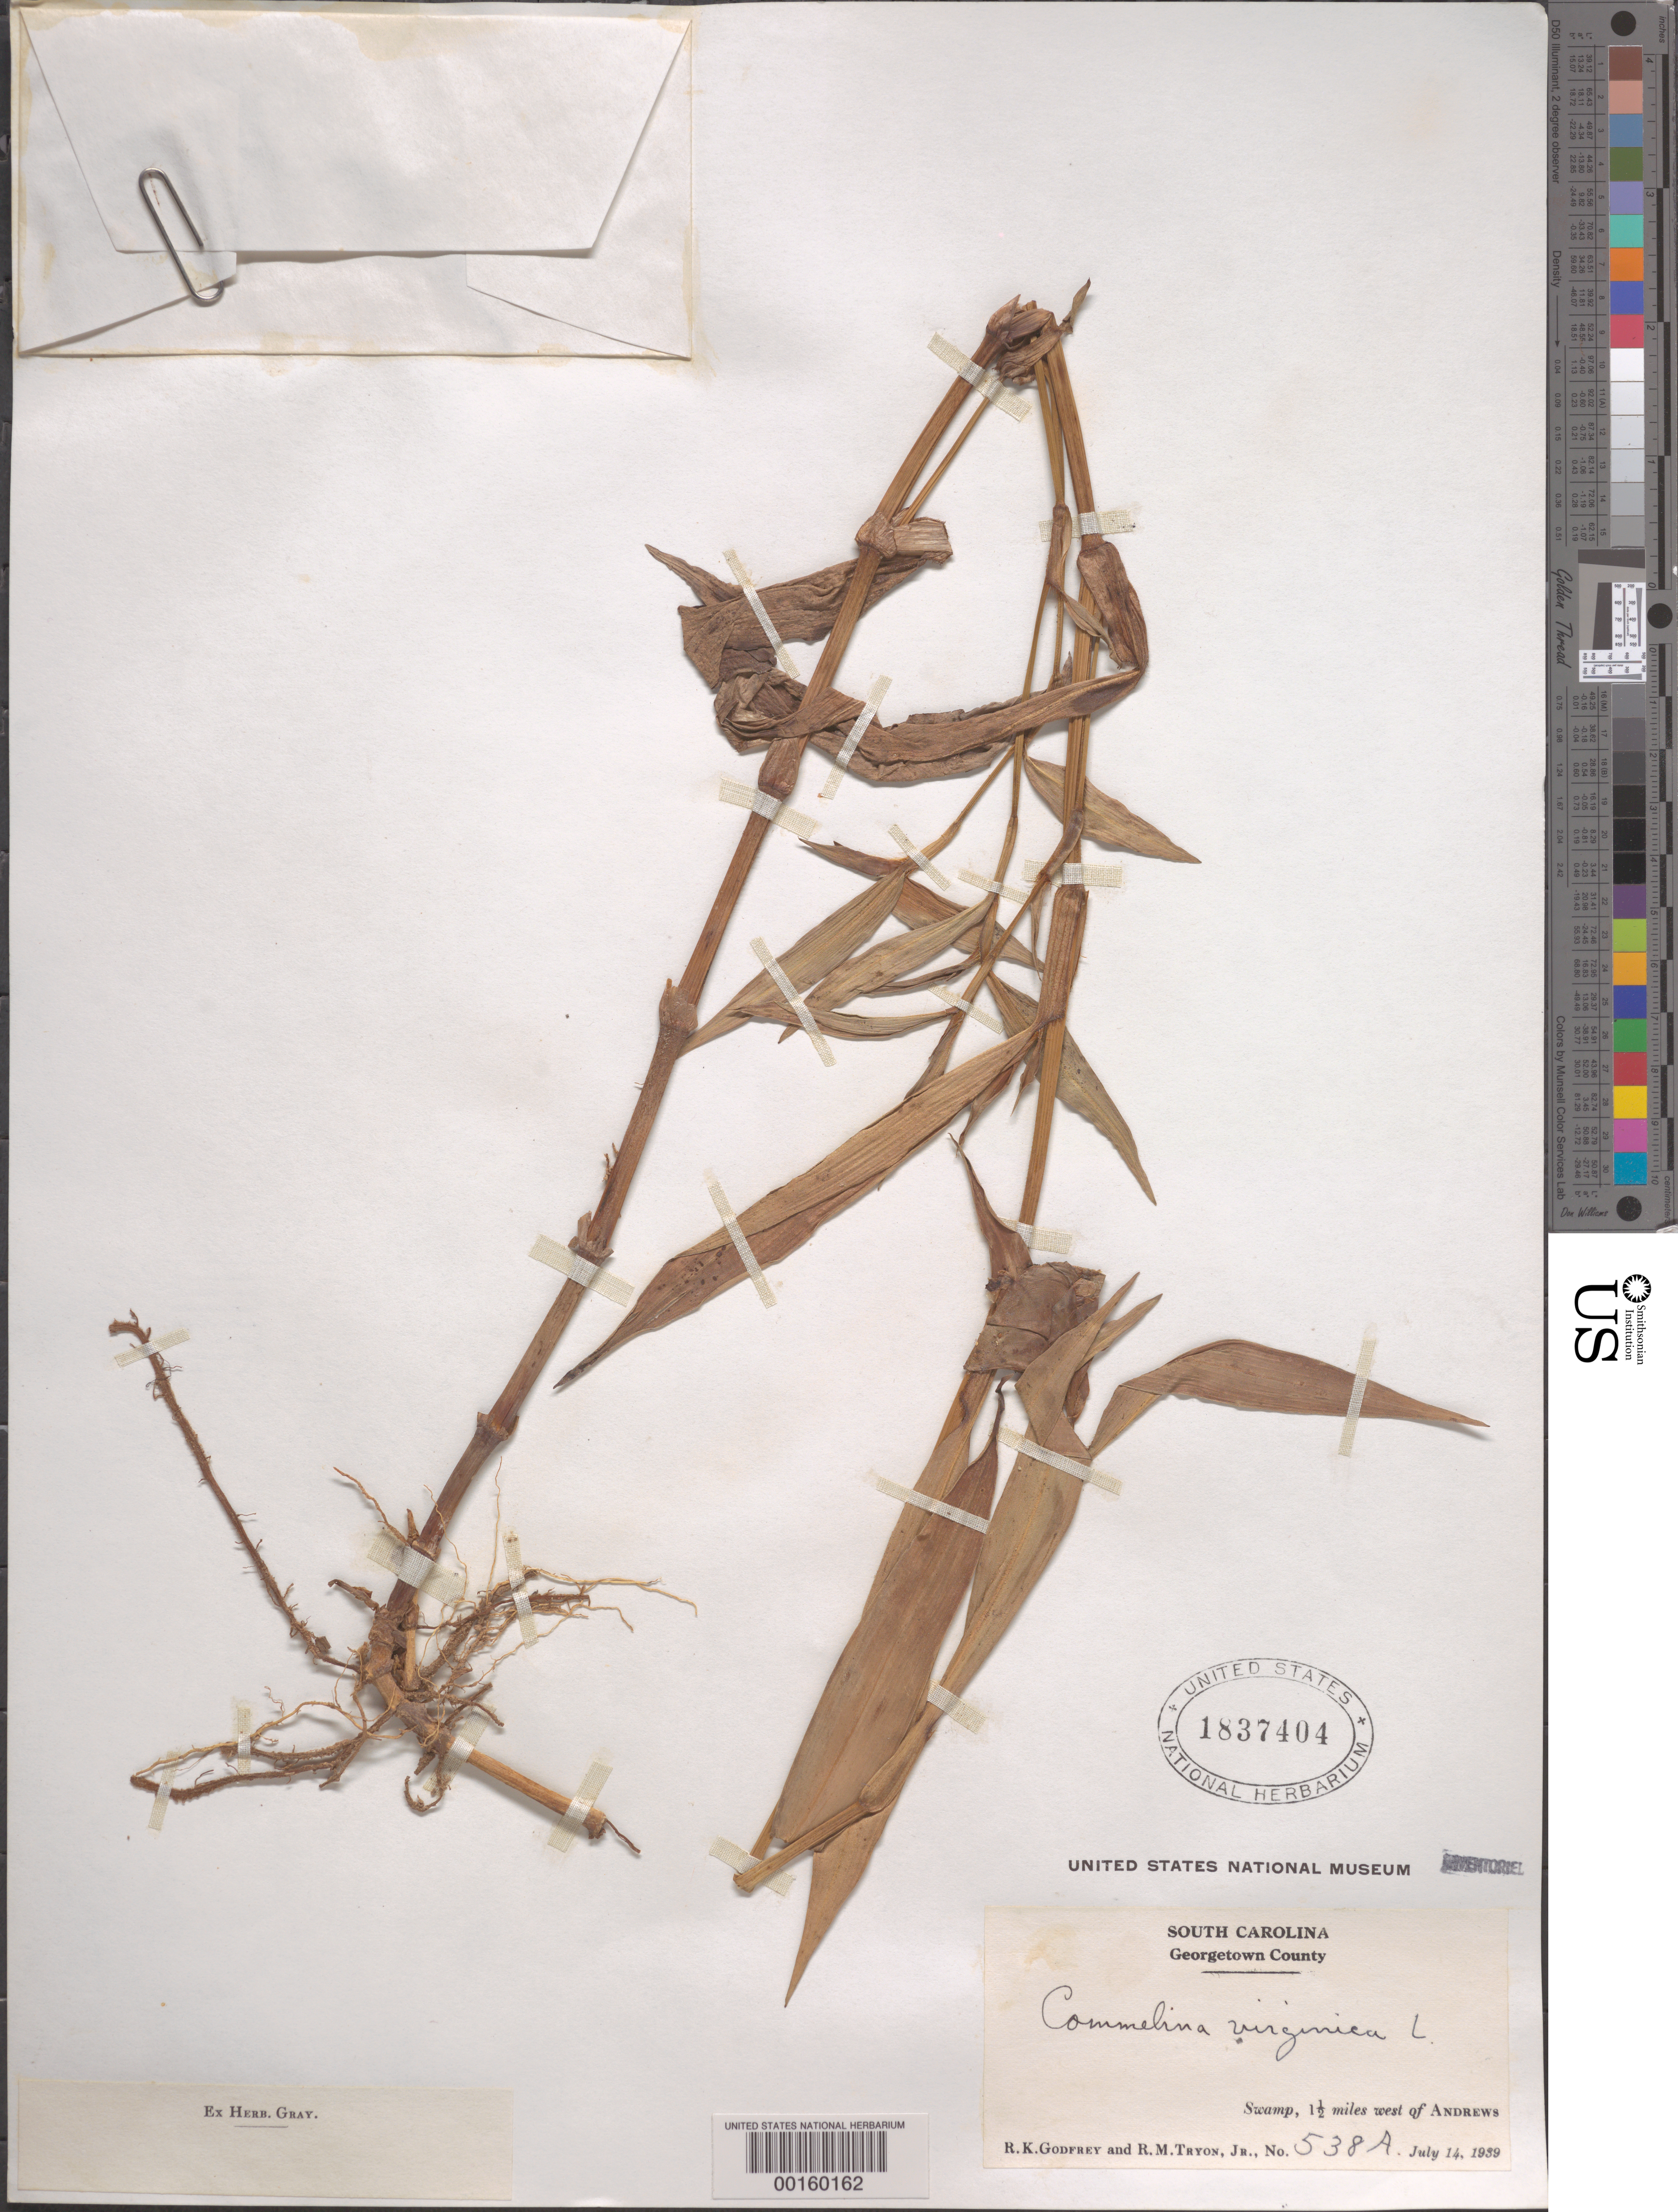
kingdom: Plantae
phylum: Tracheophyta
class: Liliopsida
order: Commelinales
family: Commelinaceae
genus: Commelina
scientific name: Commelina virginica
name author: L.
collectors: R. K. Godfrey & R. M. Tryon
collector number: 538a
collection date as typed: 14 Jul 1939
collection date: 1939-07-14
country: United States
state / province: South Carolina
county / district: Georgetown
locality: Andrews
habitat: Swamp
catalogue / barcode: US 1837404